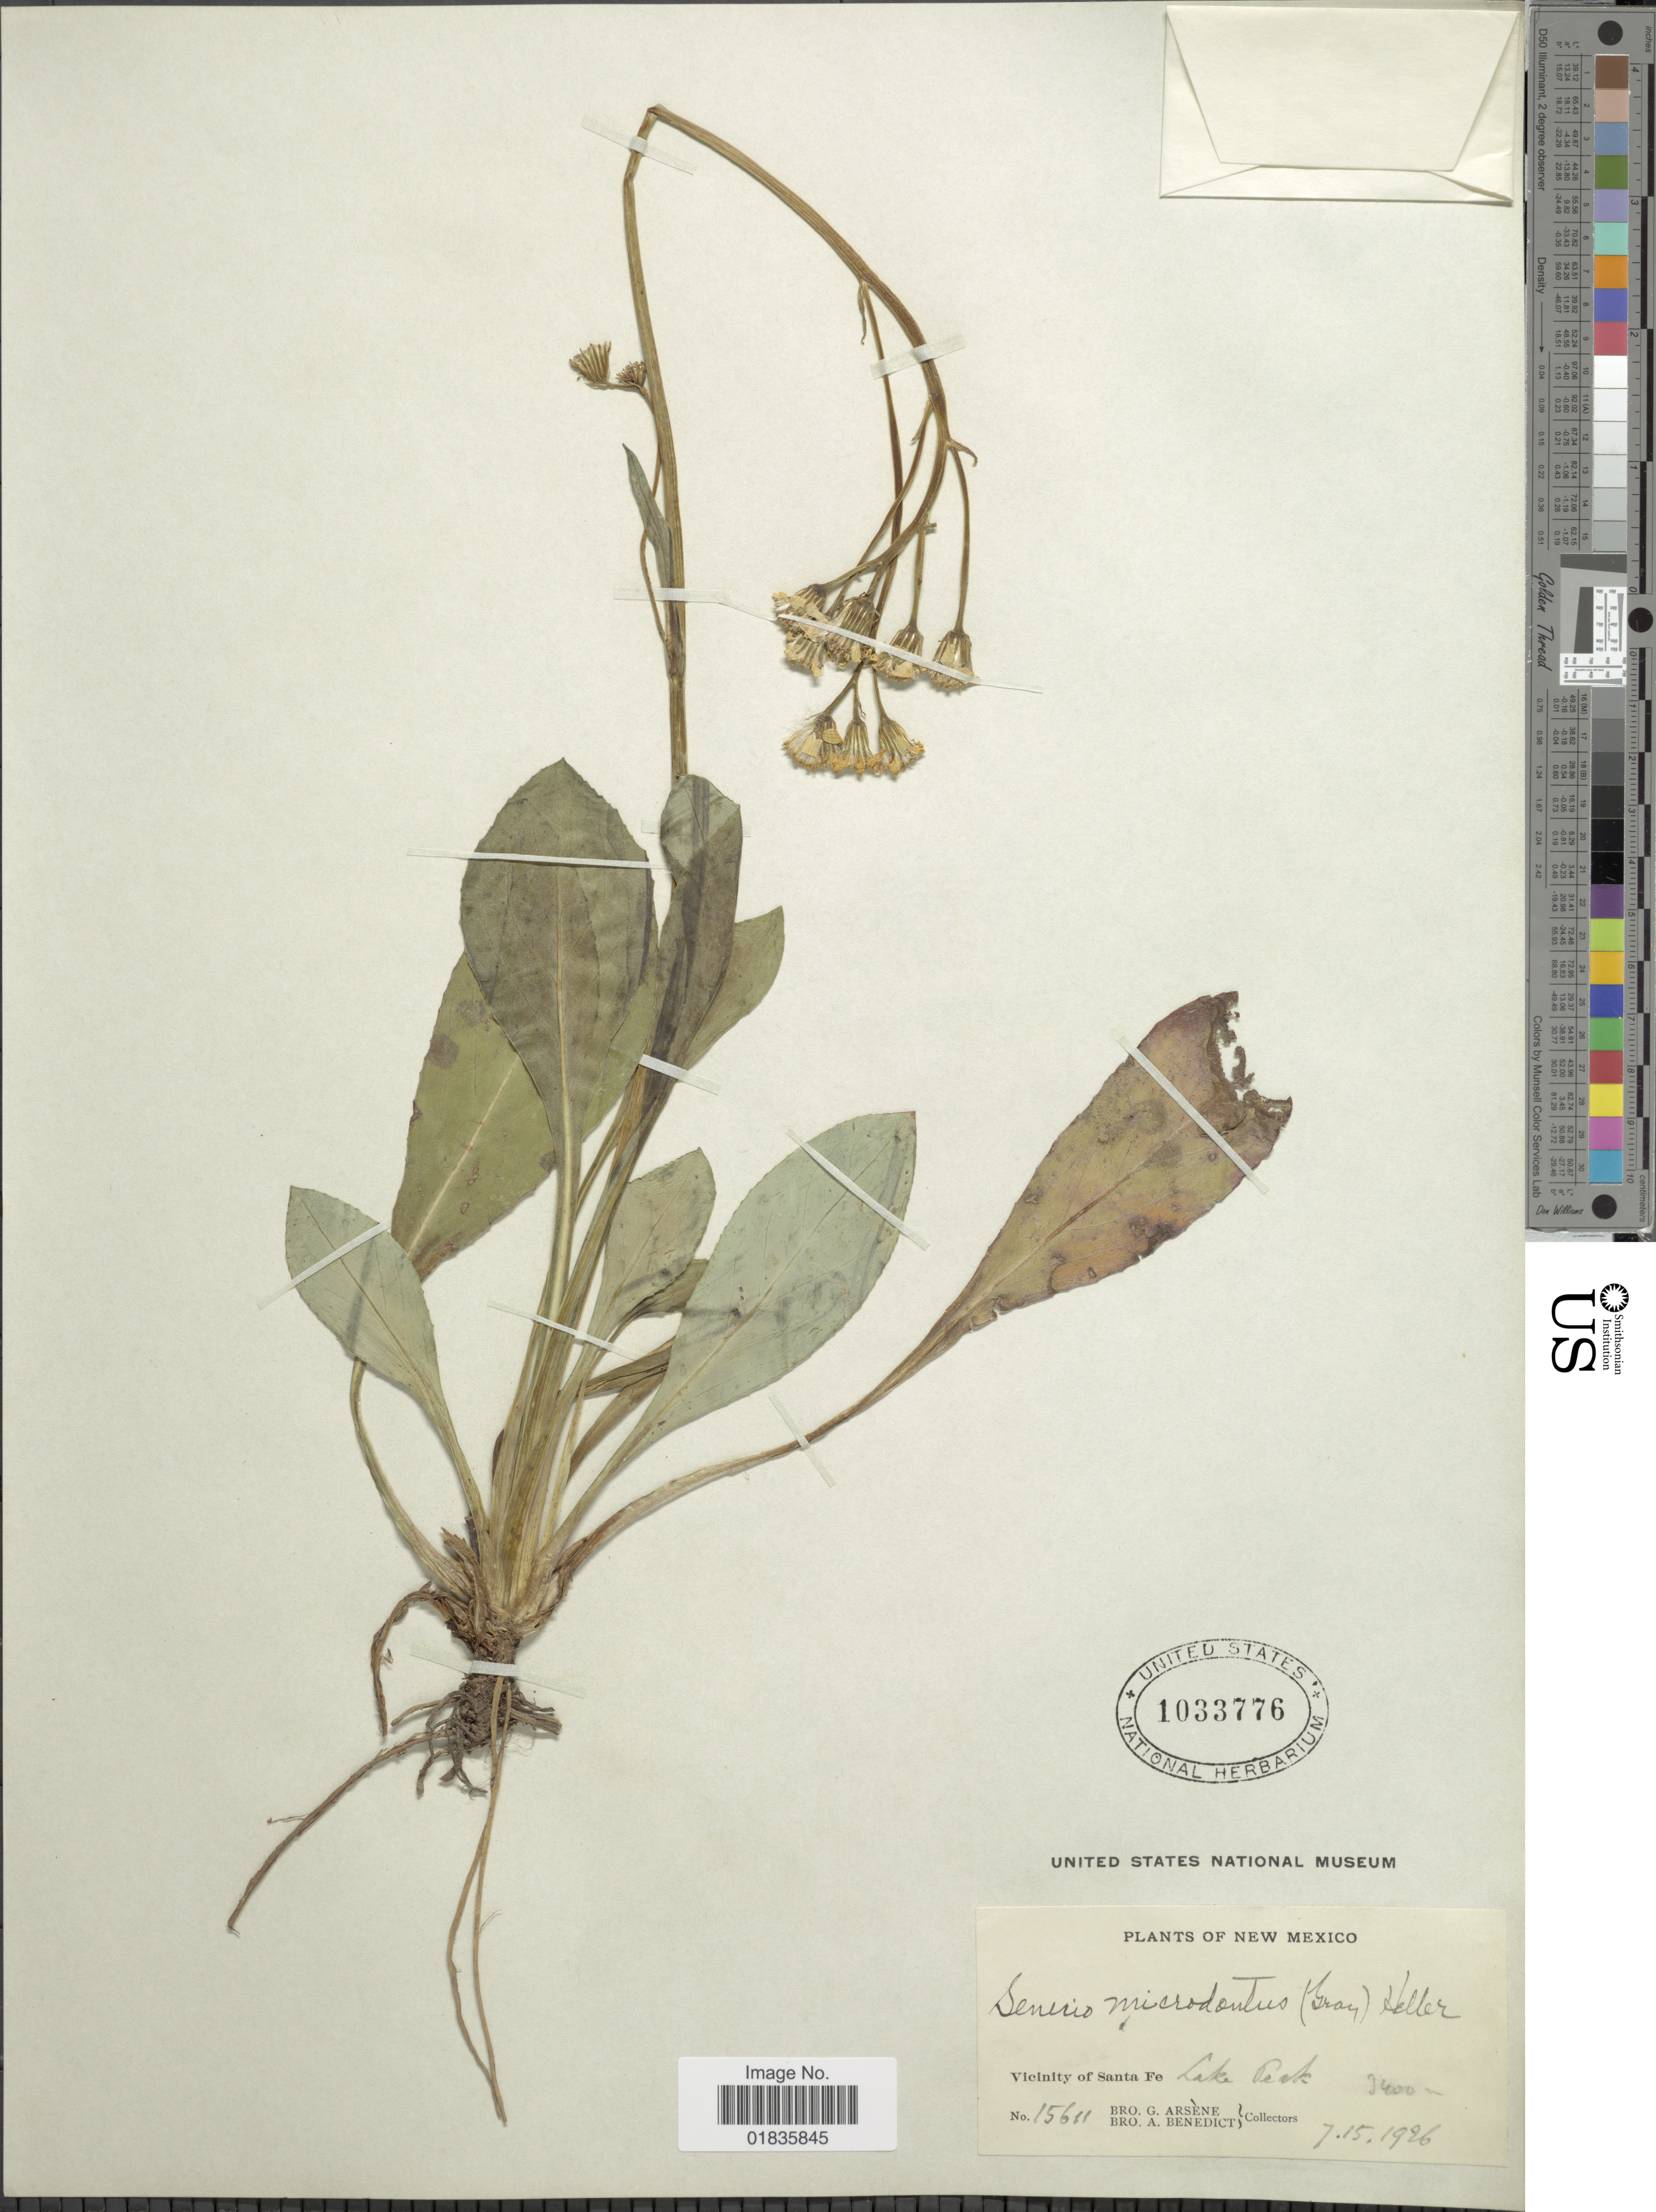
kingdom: Plantae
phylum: Tracheophyta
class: Magnoliopsida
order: Asterales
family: Asteraceae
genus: Senecio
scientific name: Senecio wootonii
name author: Greene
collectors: Bro. G. Arsène & Bro. A. Benedict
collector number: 15611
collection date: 1926-07-15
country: United States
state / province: New Mexico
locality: Vicinity of Santa Fe, Lake Peak.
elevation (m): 3400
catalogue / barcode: US 1033776